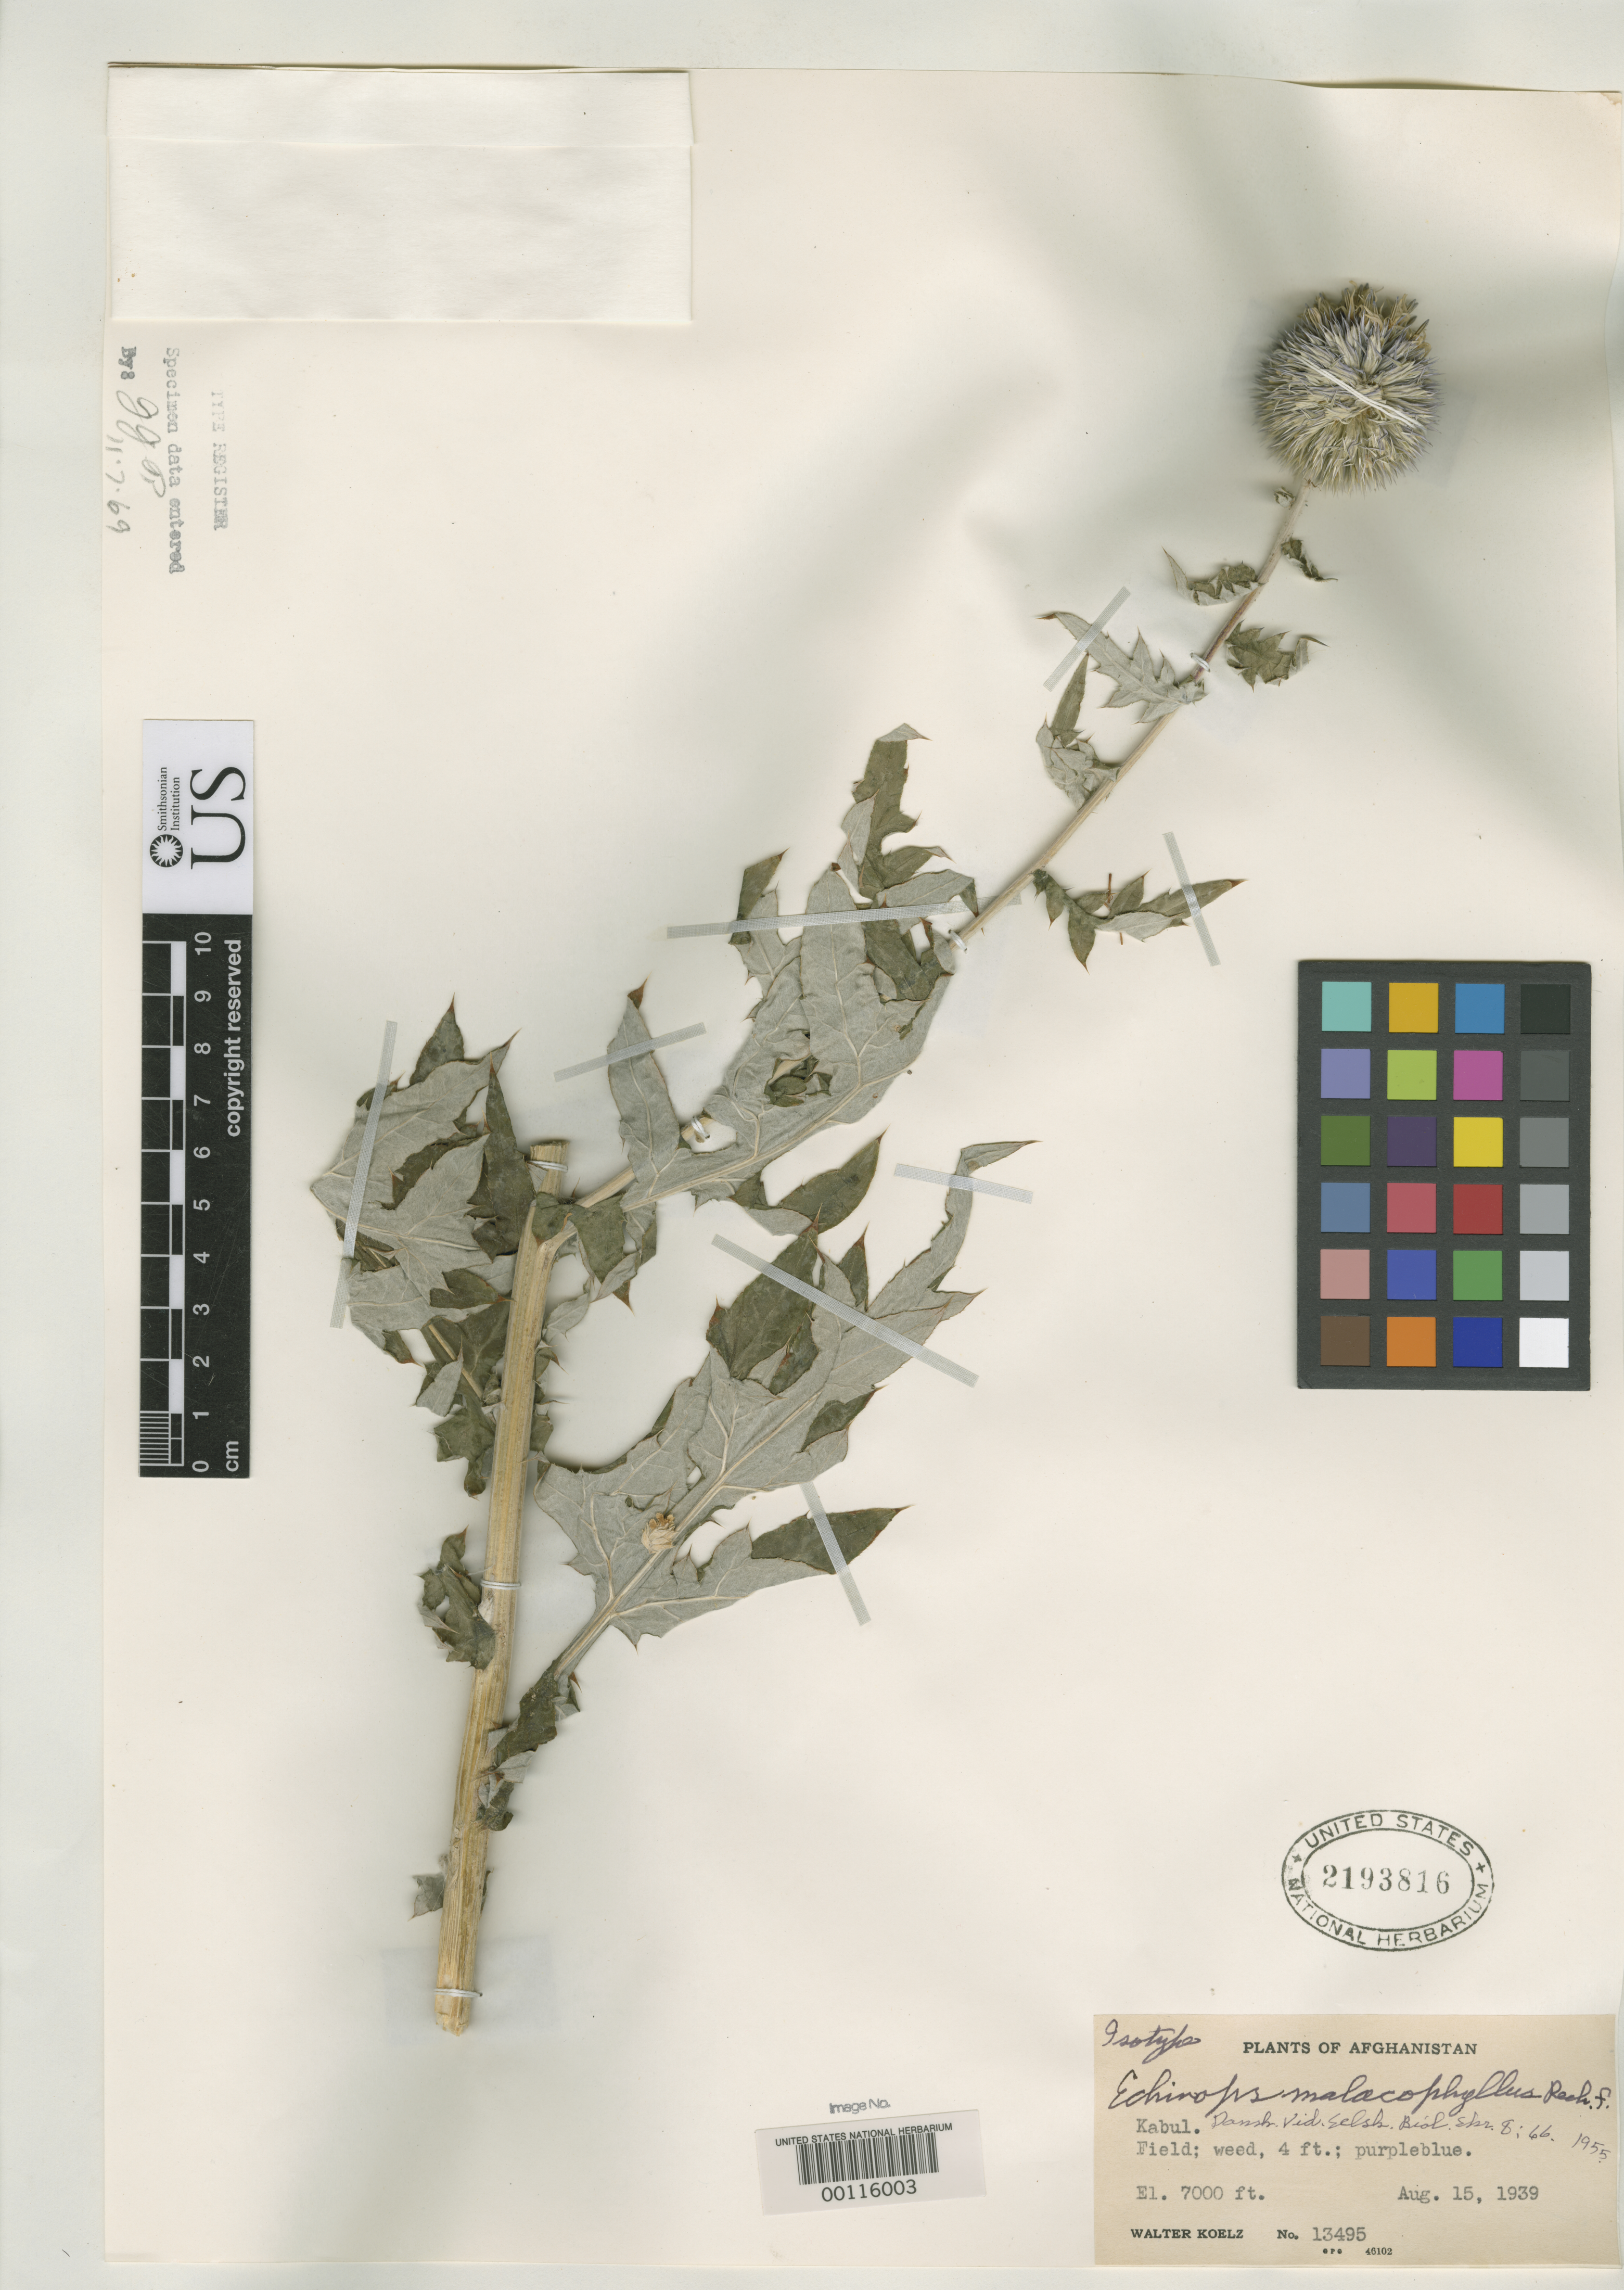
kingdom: Plantae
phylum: Tracheophyta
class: Magnoliopsida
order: Asterales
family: Asteraceae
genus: Echinops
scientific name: Echinops malacophyllus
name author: Rech. f.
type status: Isotype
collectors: W. N. Koelz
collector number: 13495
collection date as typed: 15 Aug 1939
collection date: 1939-08-15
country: Afghanistan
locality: Kabul.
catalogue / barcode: US 2193816